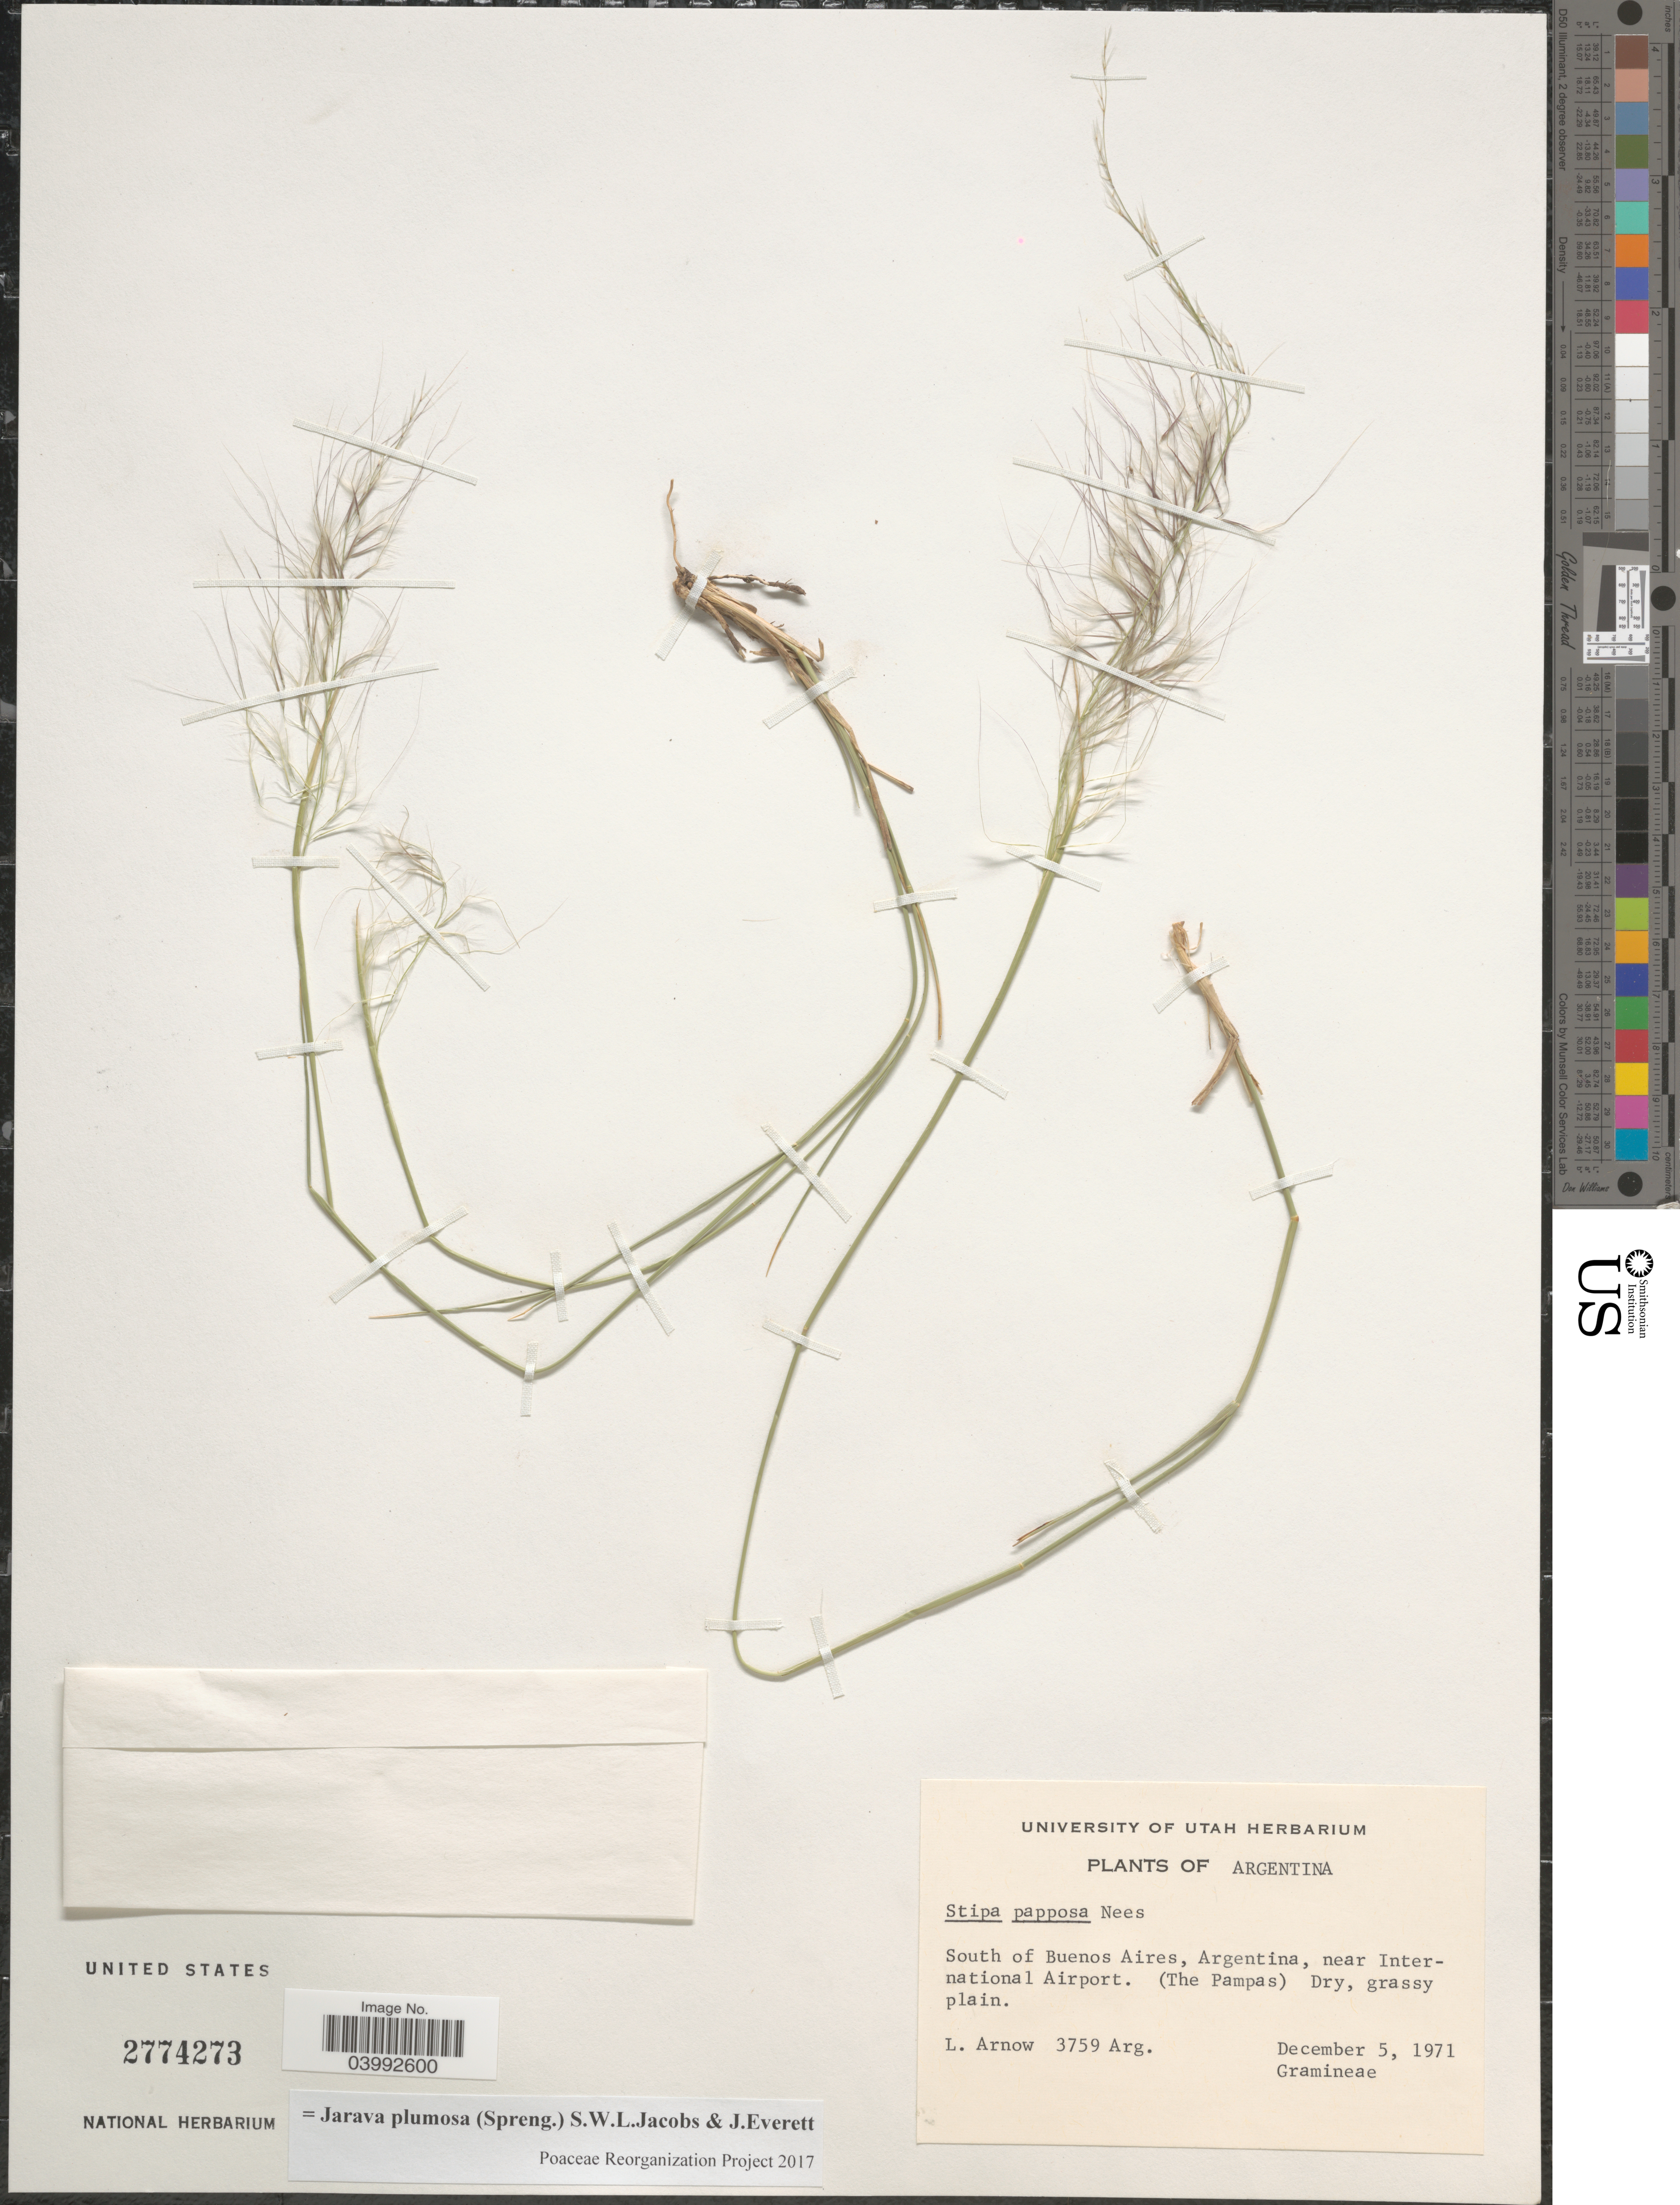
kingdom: Plantae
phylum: Tracheophyta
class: Liliopsida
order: Poales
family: Poaceae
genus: Jarava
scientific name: Jarava plumosa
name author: (Spreng.) S.W.L. Jacobs & J. Everett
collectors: L. Arnow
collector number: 3759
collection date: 1971-12-05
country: Argentina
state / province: Buenos Aires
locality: South of Buenos Aires, near International Airport.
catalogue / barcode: US 2774273